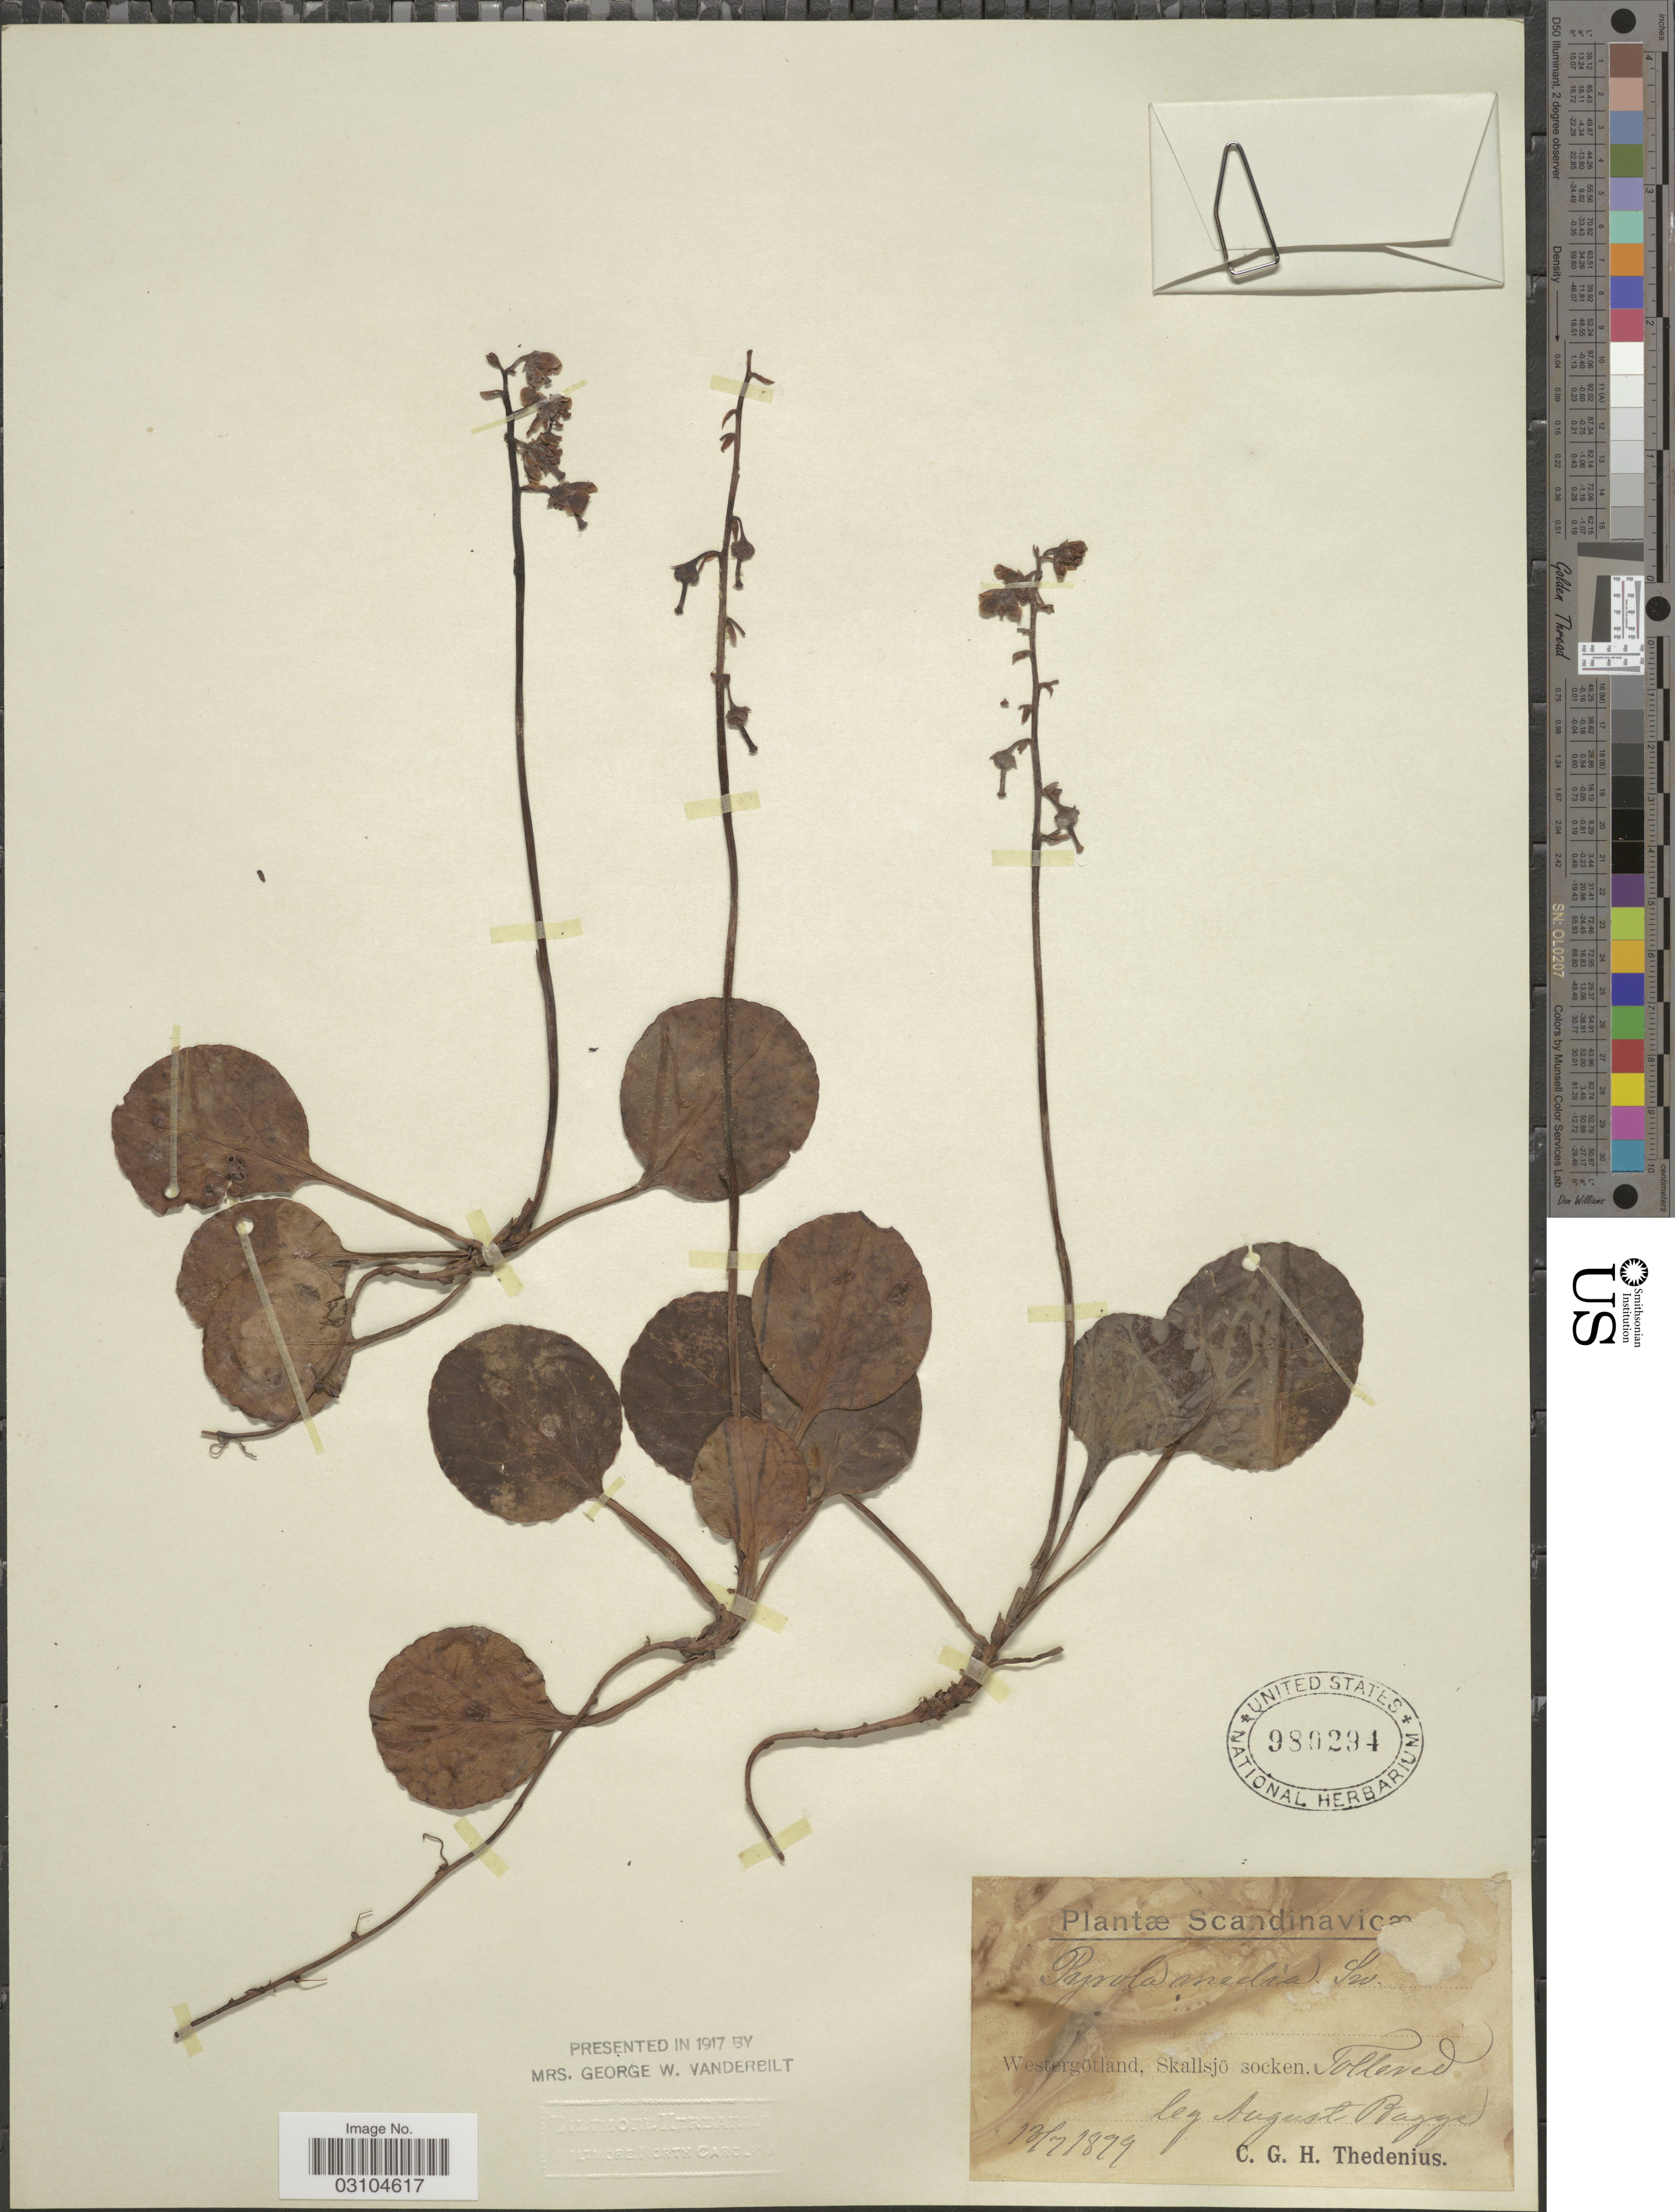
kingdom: Plantae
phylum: Tracheophyta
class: Magnoliopsida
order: Ericales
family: Ericaceae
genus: Pyrola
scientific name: Pyrola media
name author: Sw.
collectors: A. Bagge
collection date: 1899-07-13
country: Sweden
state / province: Västra Götaland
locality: Scandinavic [illegible text]. Westergötland, Skallsjö socken. Tollered.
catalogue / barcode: US 980294